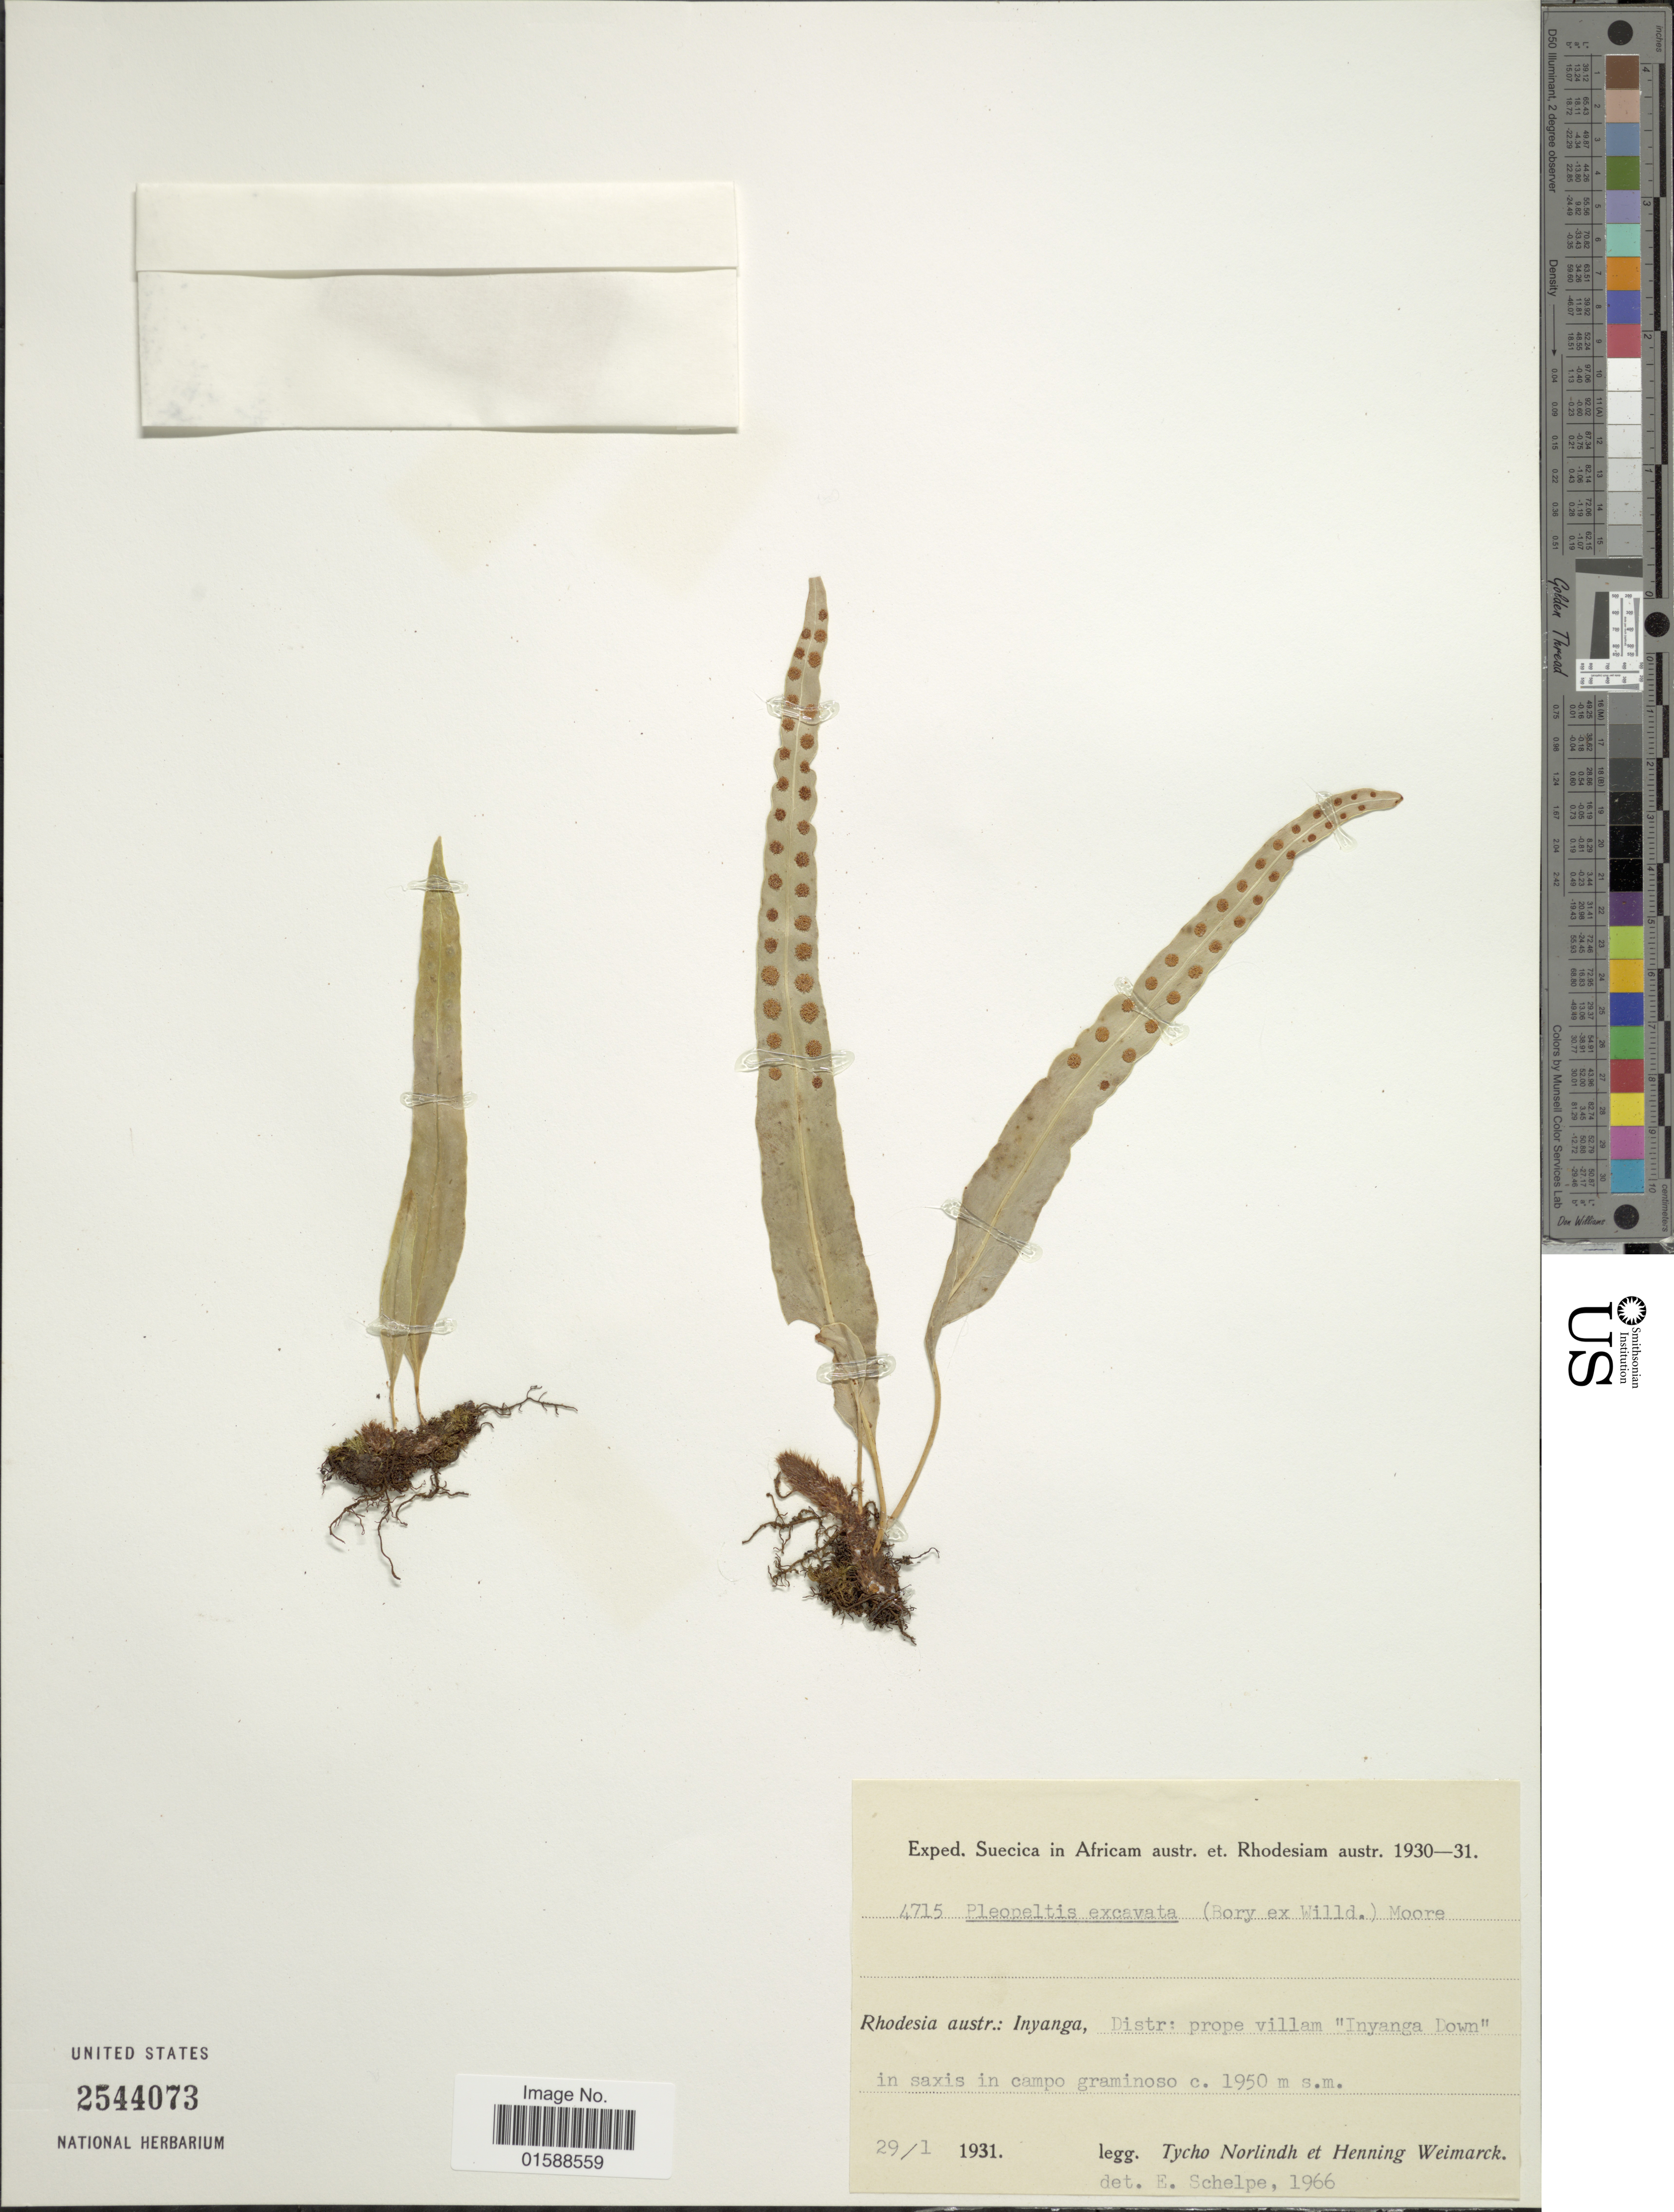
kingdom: Plantae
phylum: Tracheophyta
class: Polypodiopsida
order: Polypodiales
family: Polypodiaceae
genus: Lepisorus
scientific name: Lepisorus excavatus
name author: (Bory ex Willd.) Ching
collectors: N. T. Norlindh & A. H. Weimarck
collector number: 4715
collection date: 1931-01-29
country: Zimbabwe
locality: Rhodesia austr.: inyanga, Distr: prope villam "Inyanga Down" in saxis in campo graminoso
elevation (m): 1950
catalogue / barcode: US 2544073